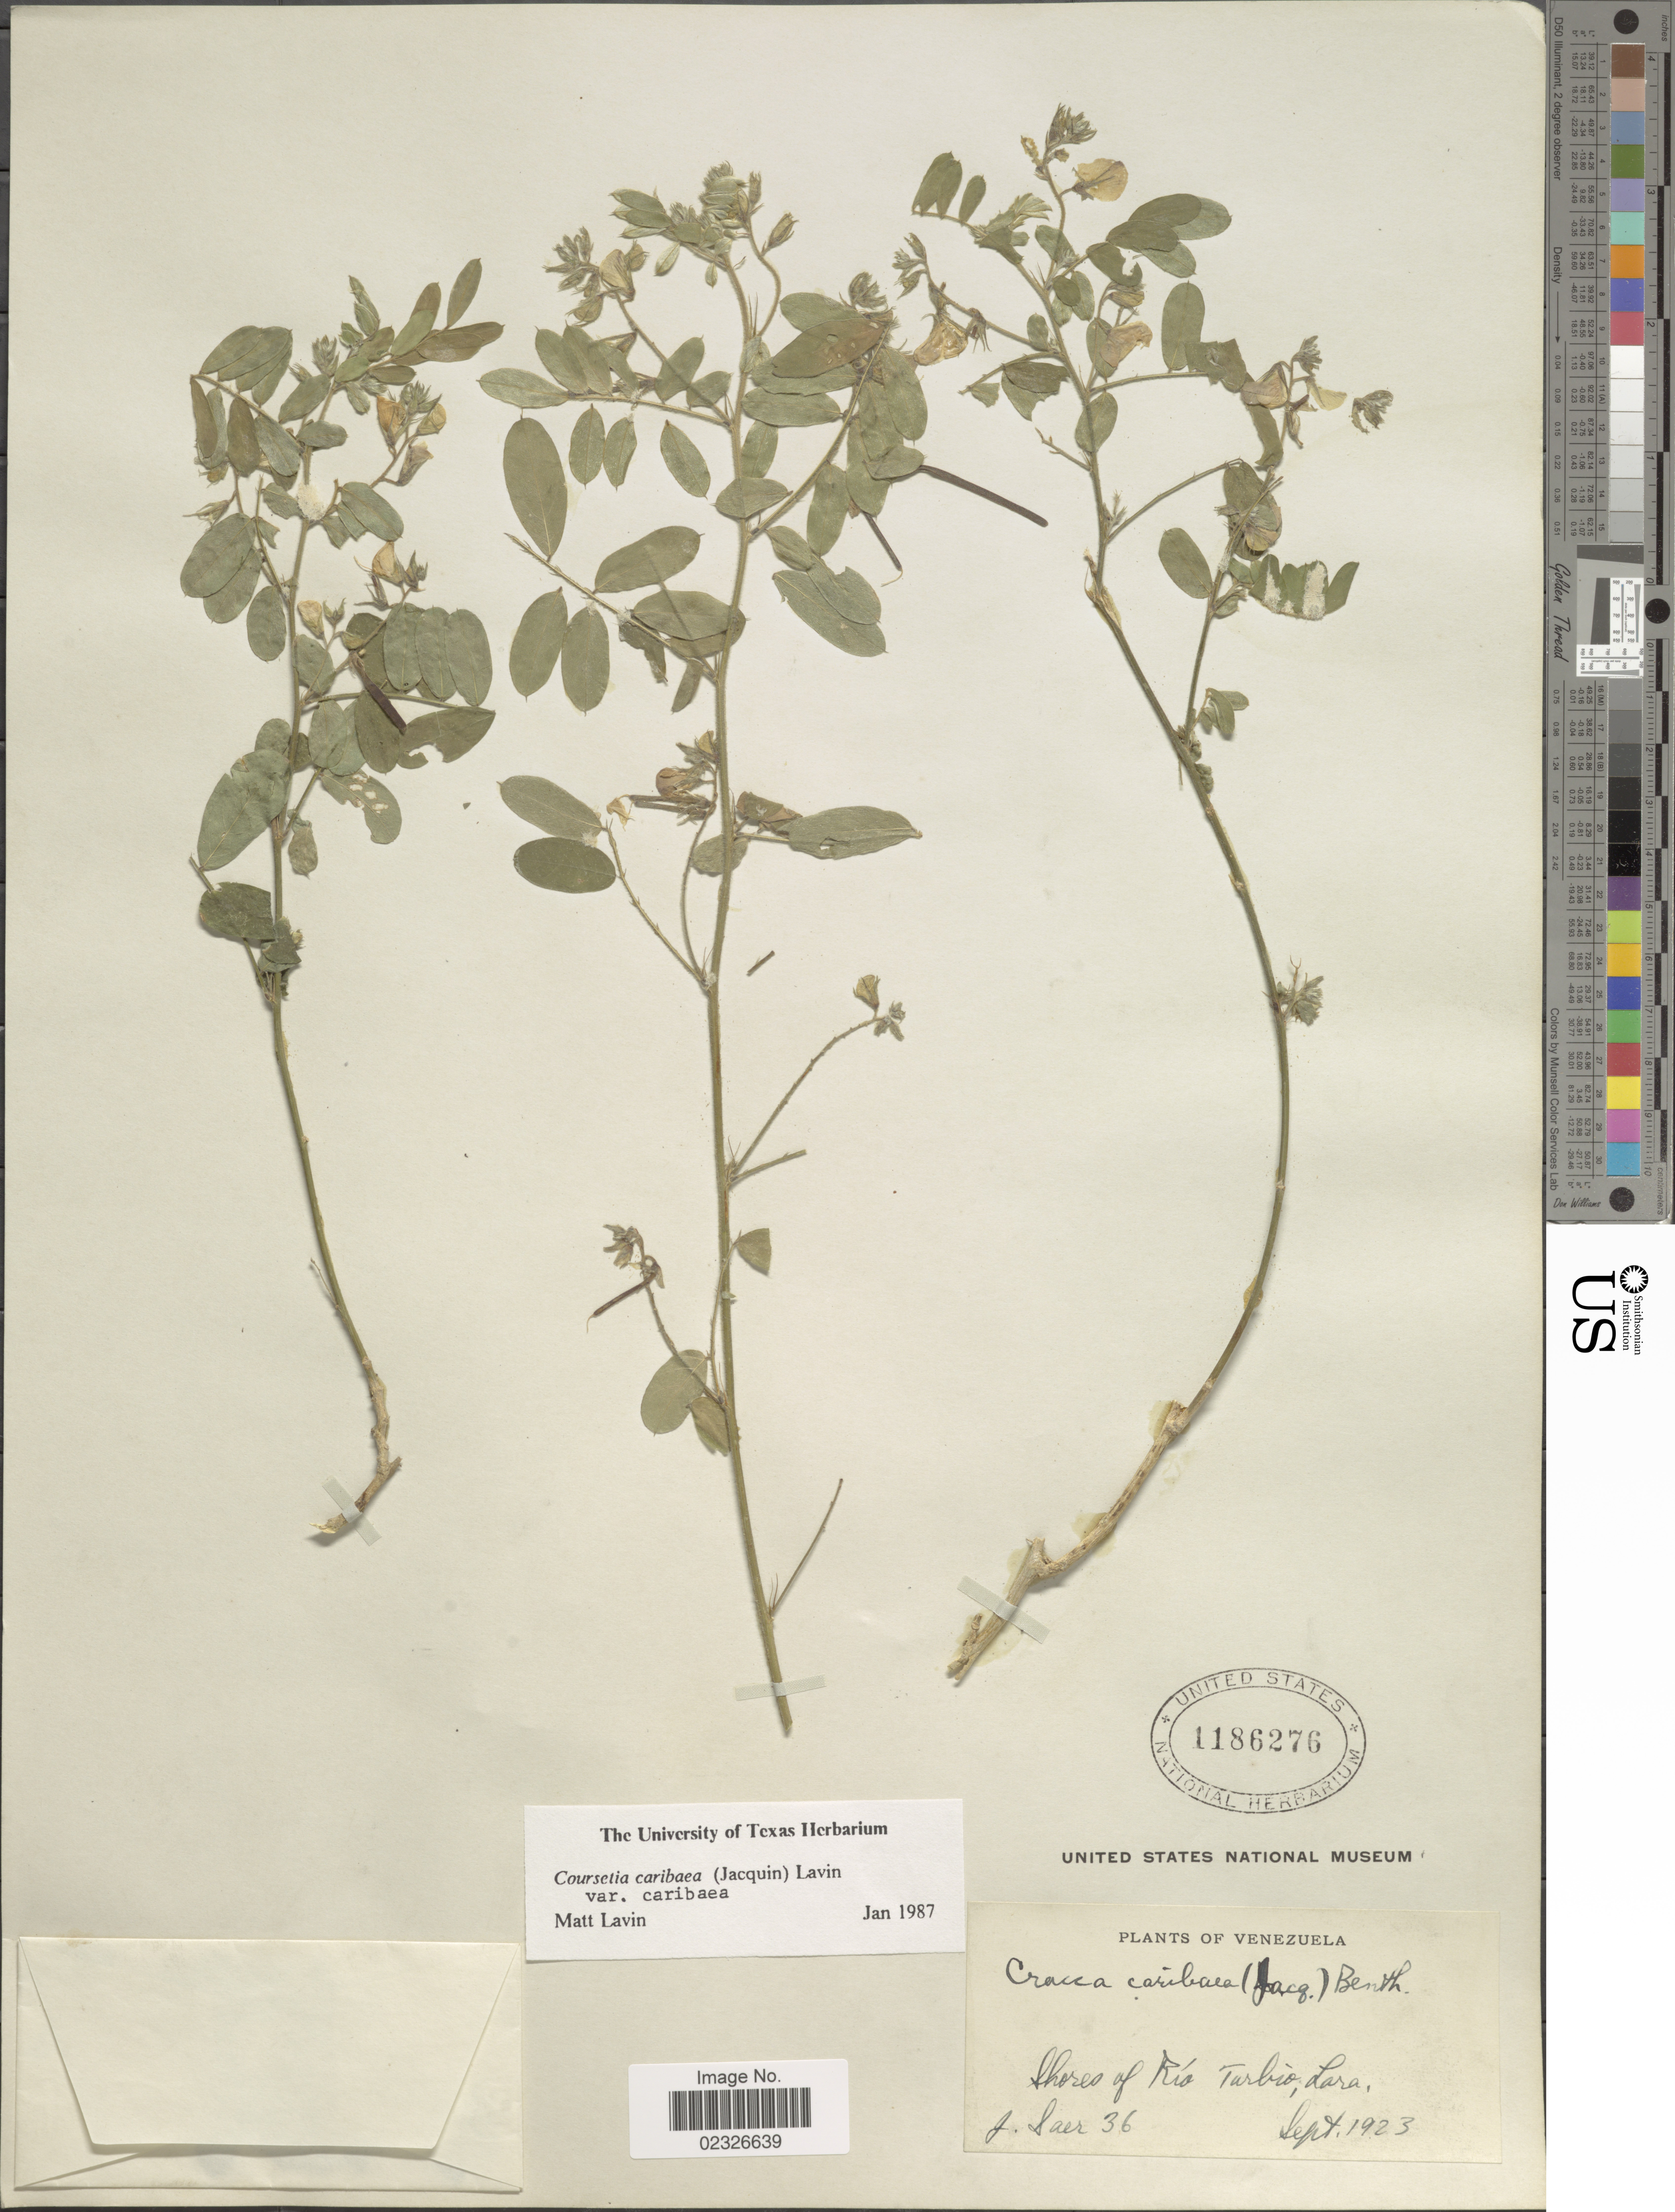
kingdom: Plantae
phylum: Tracheophyta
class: Magnoliopsida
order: Fabales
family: Fabaceae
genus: Coursetia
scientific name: Coursetia caribaea var. caribaea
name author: (Jacq.) Lavin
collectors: J. Saer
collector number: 36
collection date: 1923-09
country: Venezuela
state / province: Lara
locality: Shores of Río Turbio, Lara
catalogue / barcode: US 1186276